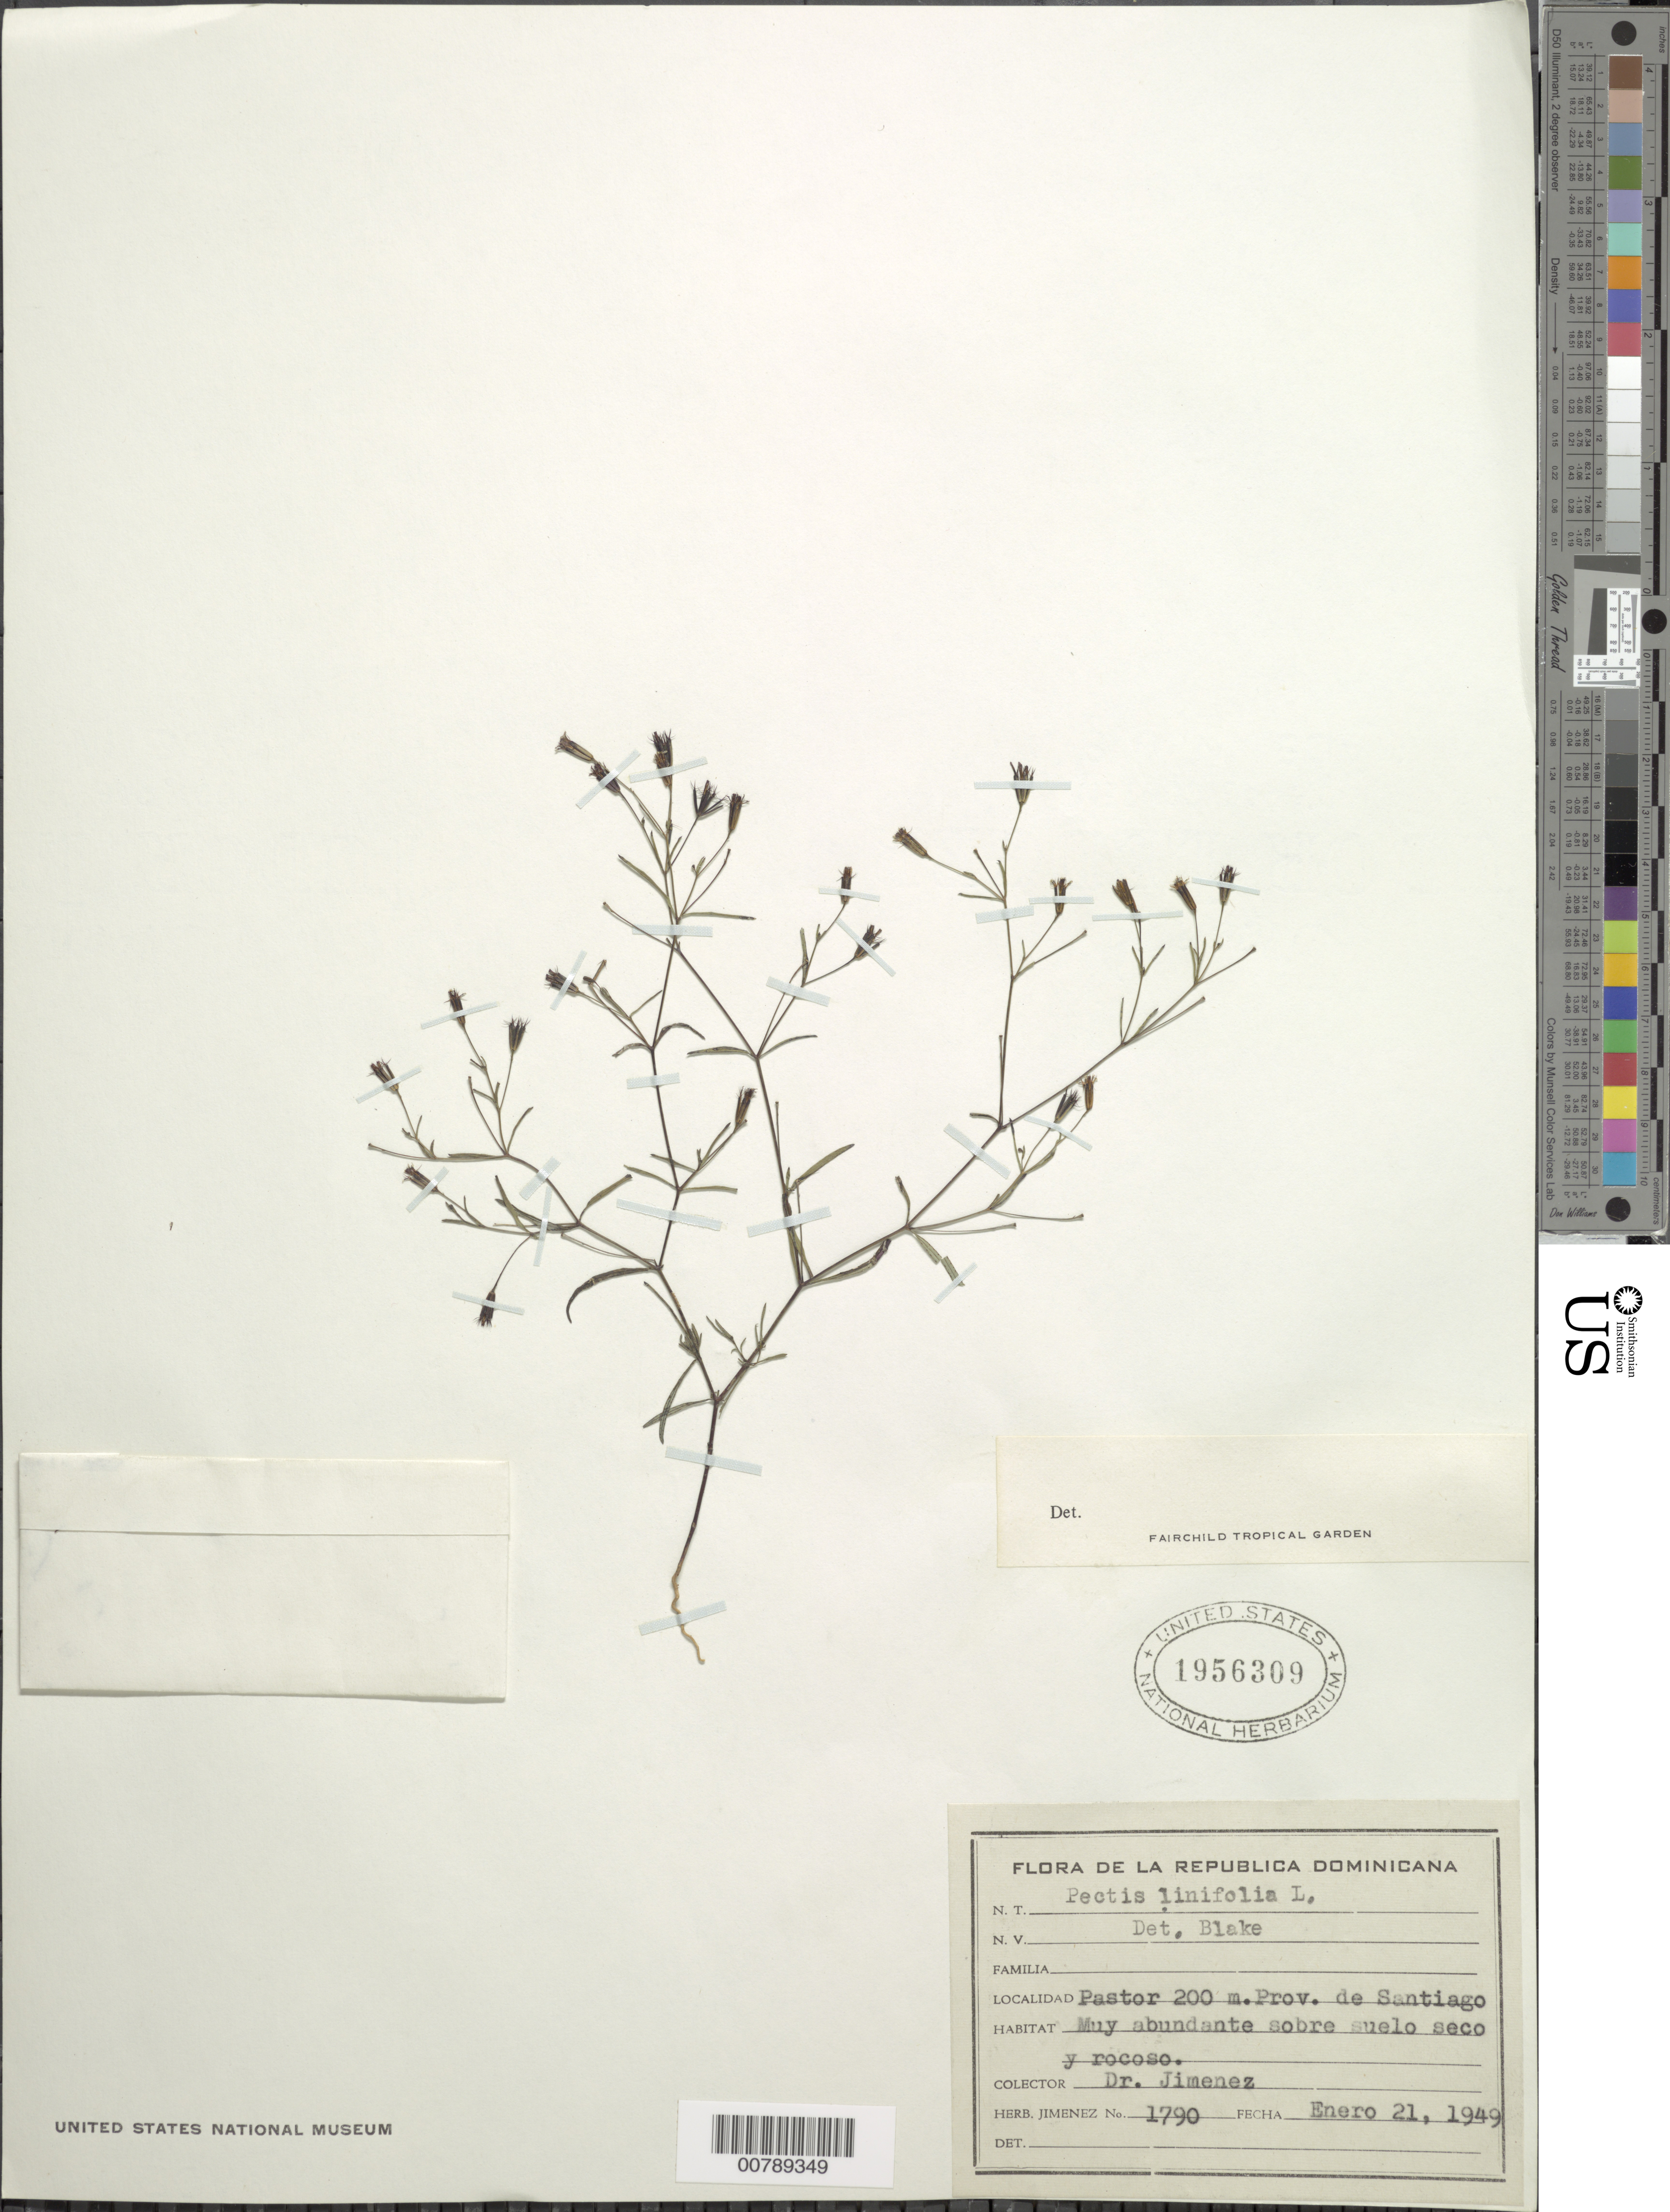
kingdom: Plantae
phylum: Tracheophyta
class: Magnoliopsida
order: Asterales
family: Asteraceae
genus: Pectis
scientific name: Pectis linifolia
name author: L.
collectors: J. J. Jiménez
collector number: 1790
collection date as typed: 21 Jan 1949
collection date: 1949-01-21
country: Dominican Republic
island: Hispaniola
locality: Pastor 200 m. Provincia de Santiago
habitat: Muy abundante sobre suelo seco y rocoso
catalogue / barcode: US 1956309